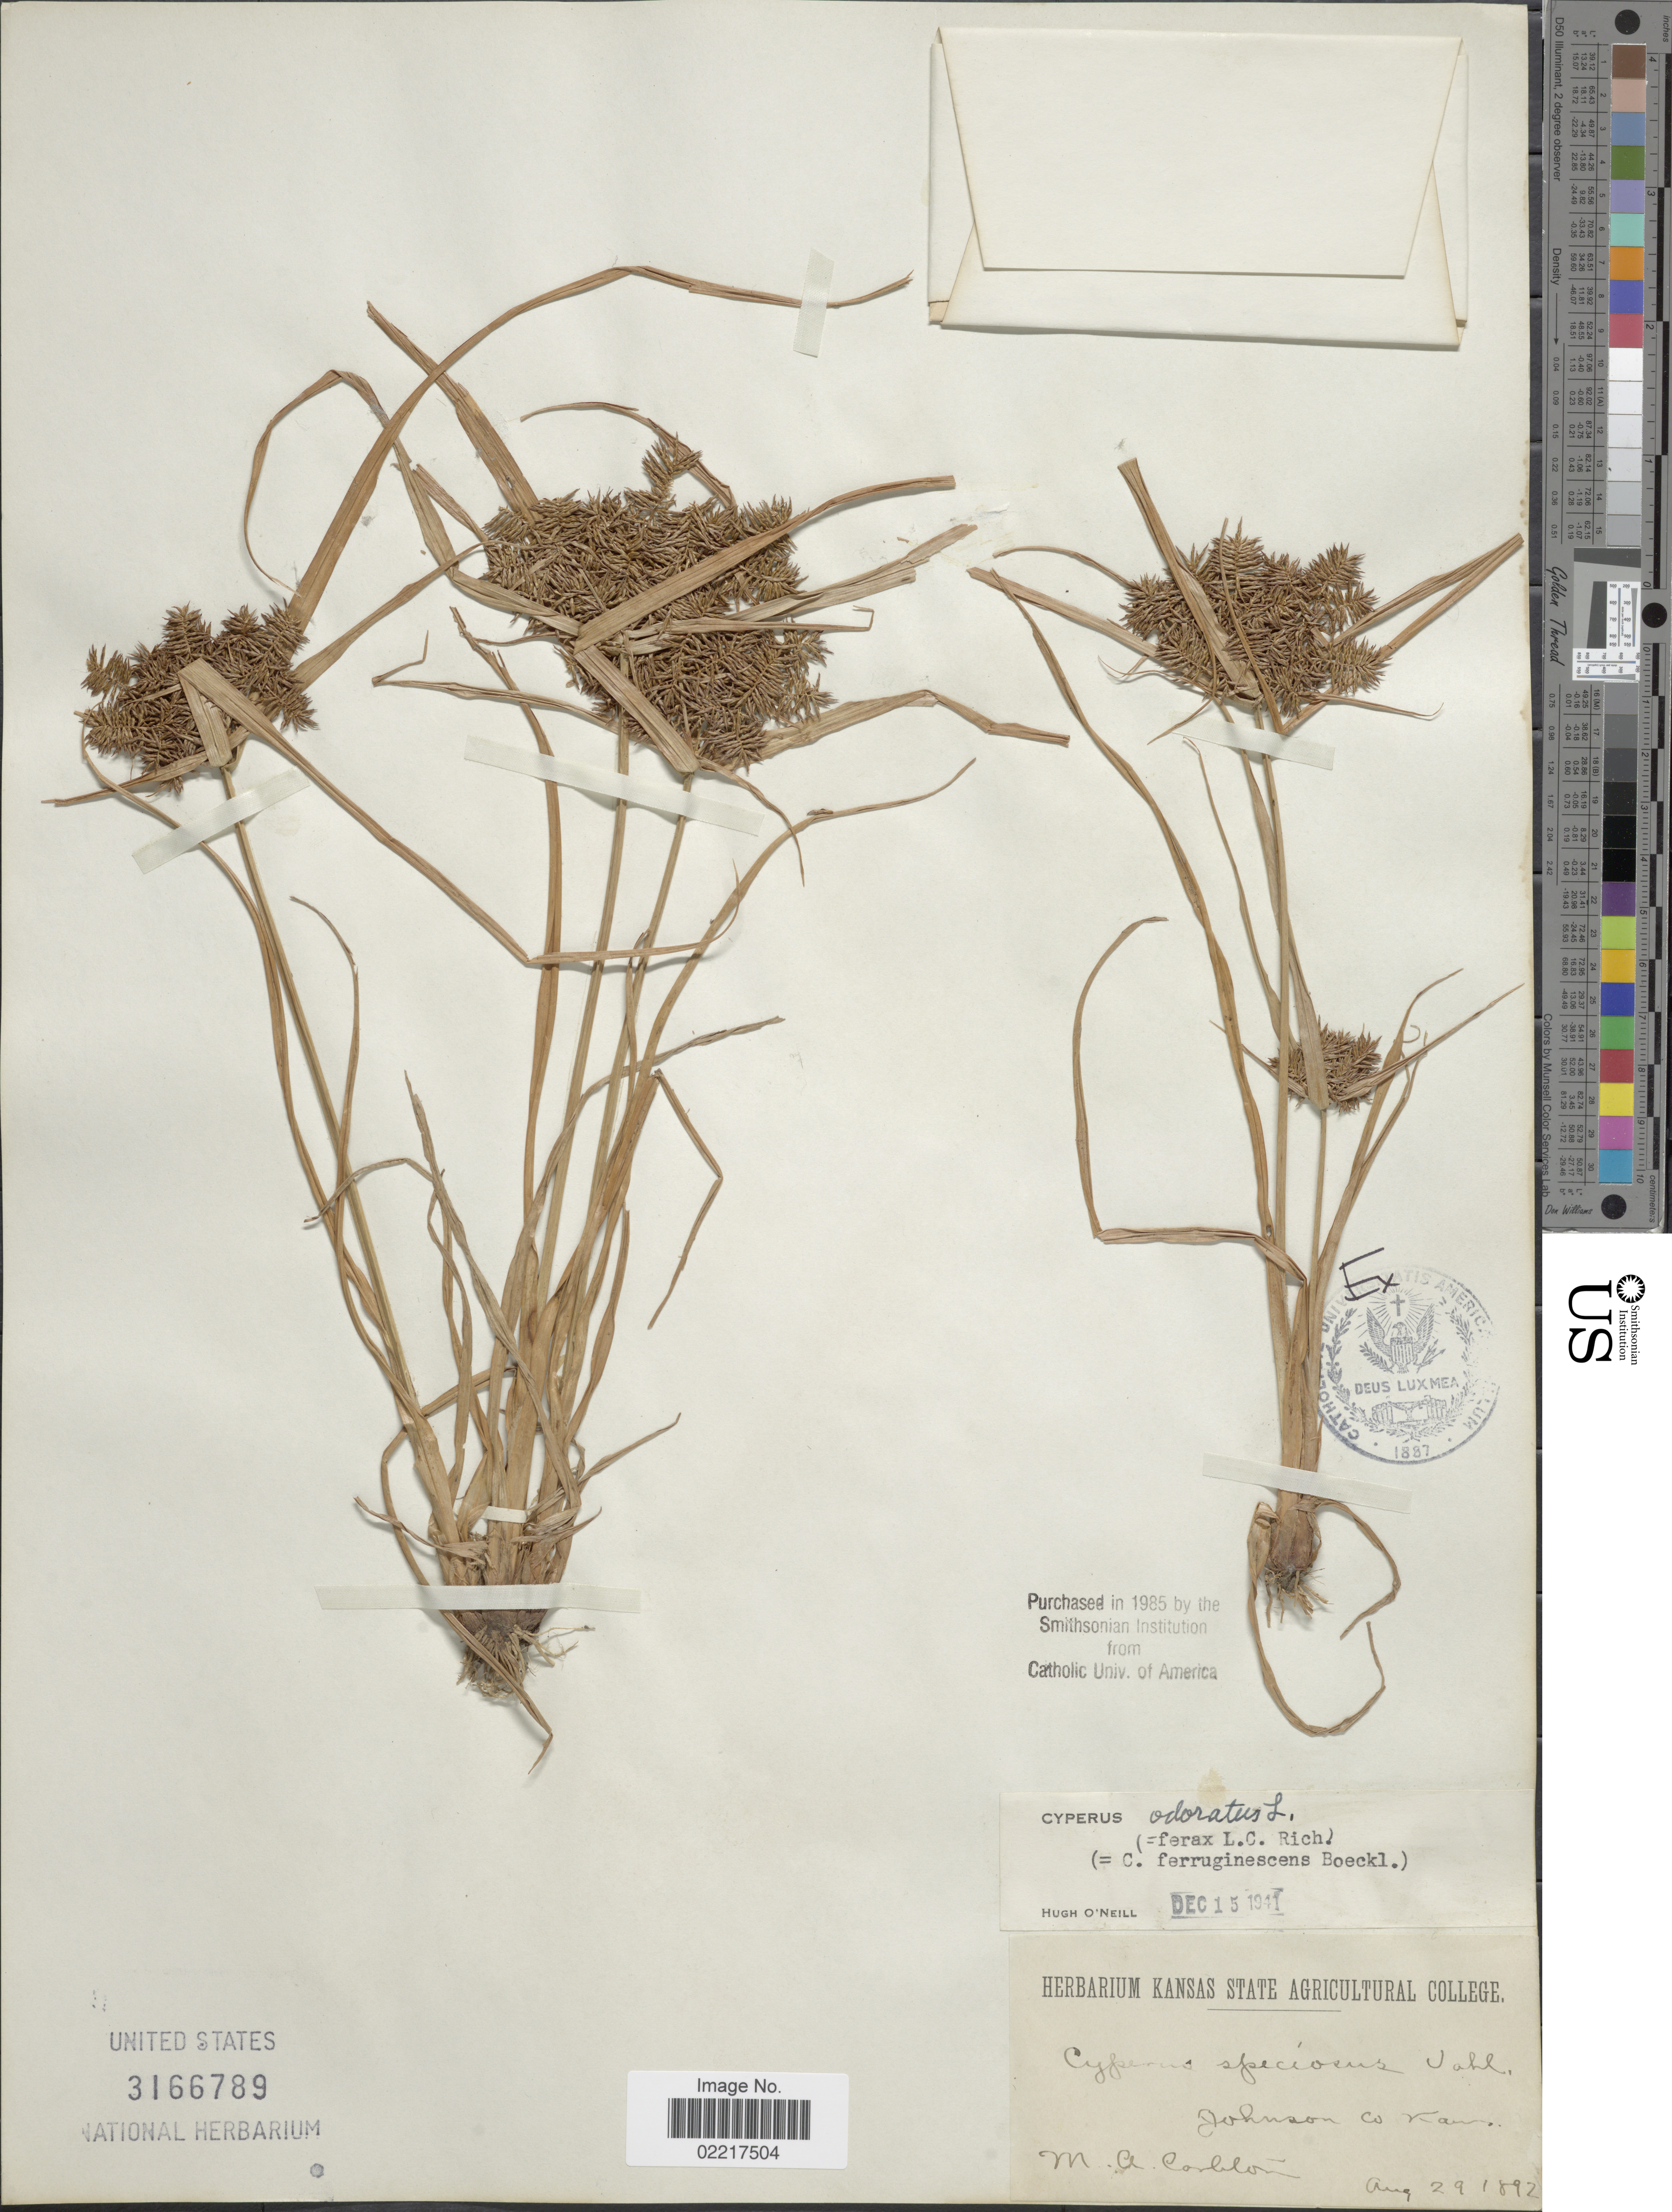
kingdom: Plantae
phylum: Tracheophyta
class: Liliopsida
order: Poales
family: Cyperaceae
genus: Cyperus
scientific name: Cyperus odoratus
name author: L.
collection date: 1892-08-29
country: United States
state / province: Kansas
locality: Johnson Co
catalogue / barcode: US 3166789